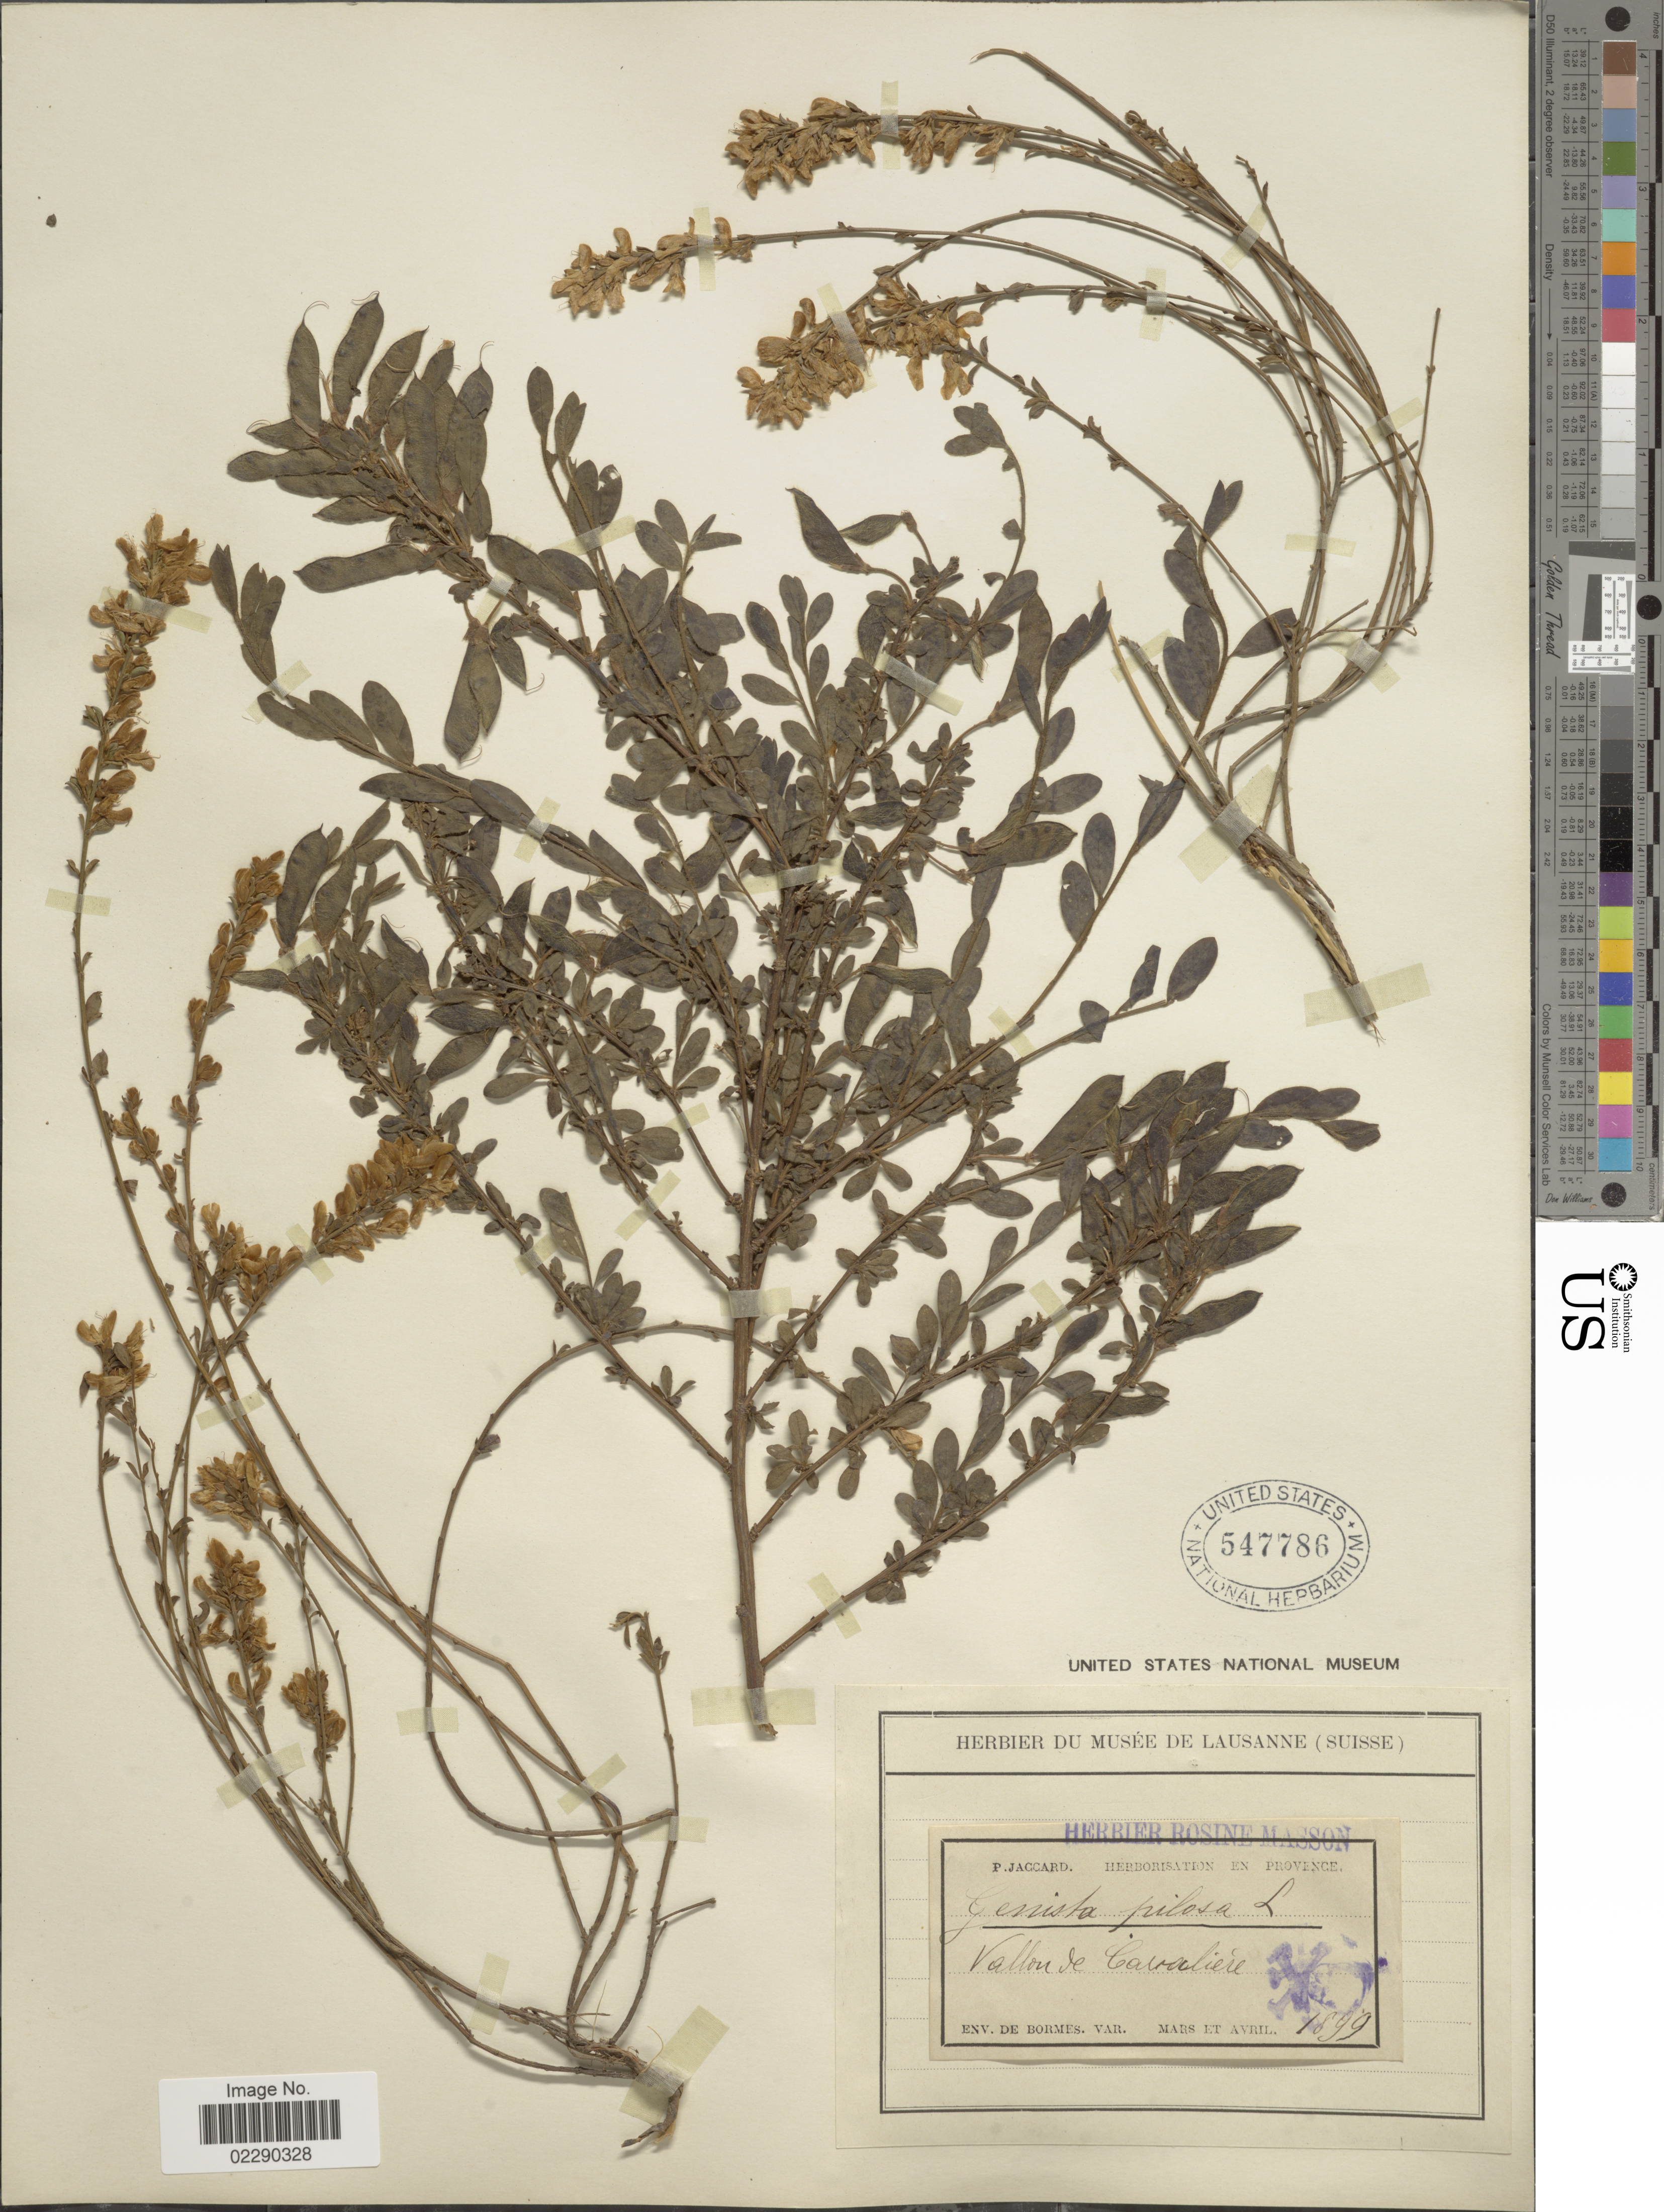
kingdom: Plantae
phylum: Tracheophyta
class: Magnoliopsida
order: Fabales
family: Fabaceae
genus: Genista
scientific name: Genista pilosa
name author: L.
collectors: Jaccard, P.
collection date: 1899-03/1899-04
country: France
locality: Vallon de Cavaliere, env. de Bormes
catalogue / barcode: US 547786